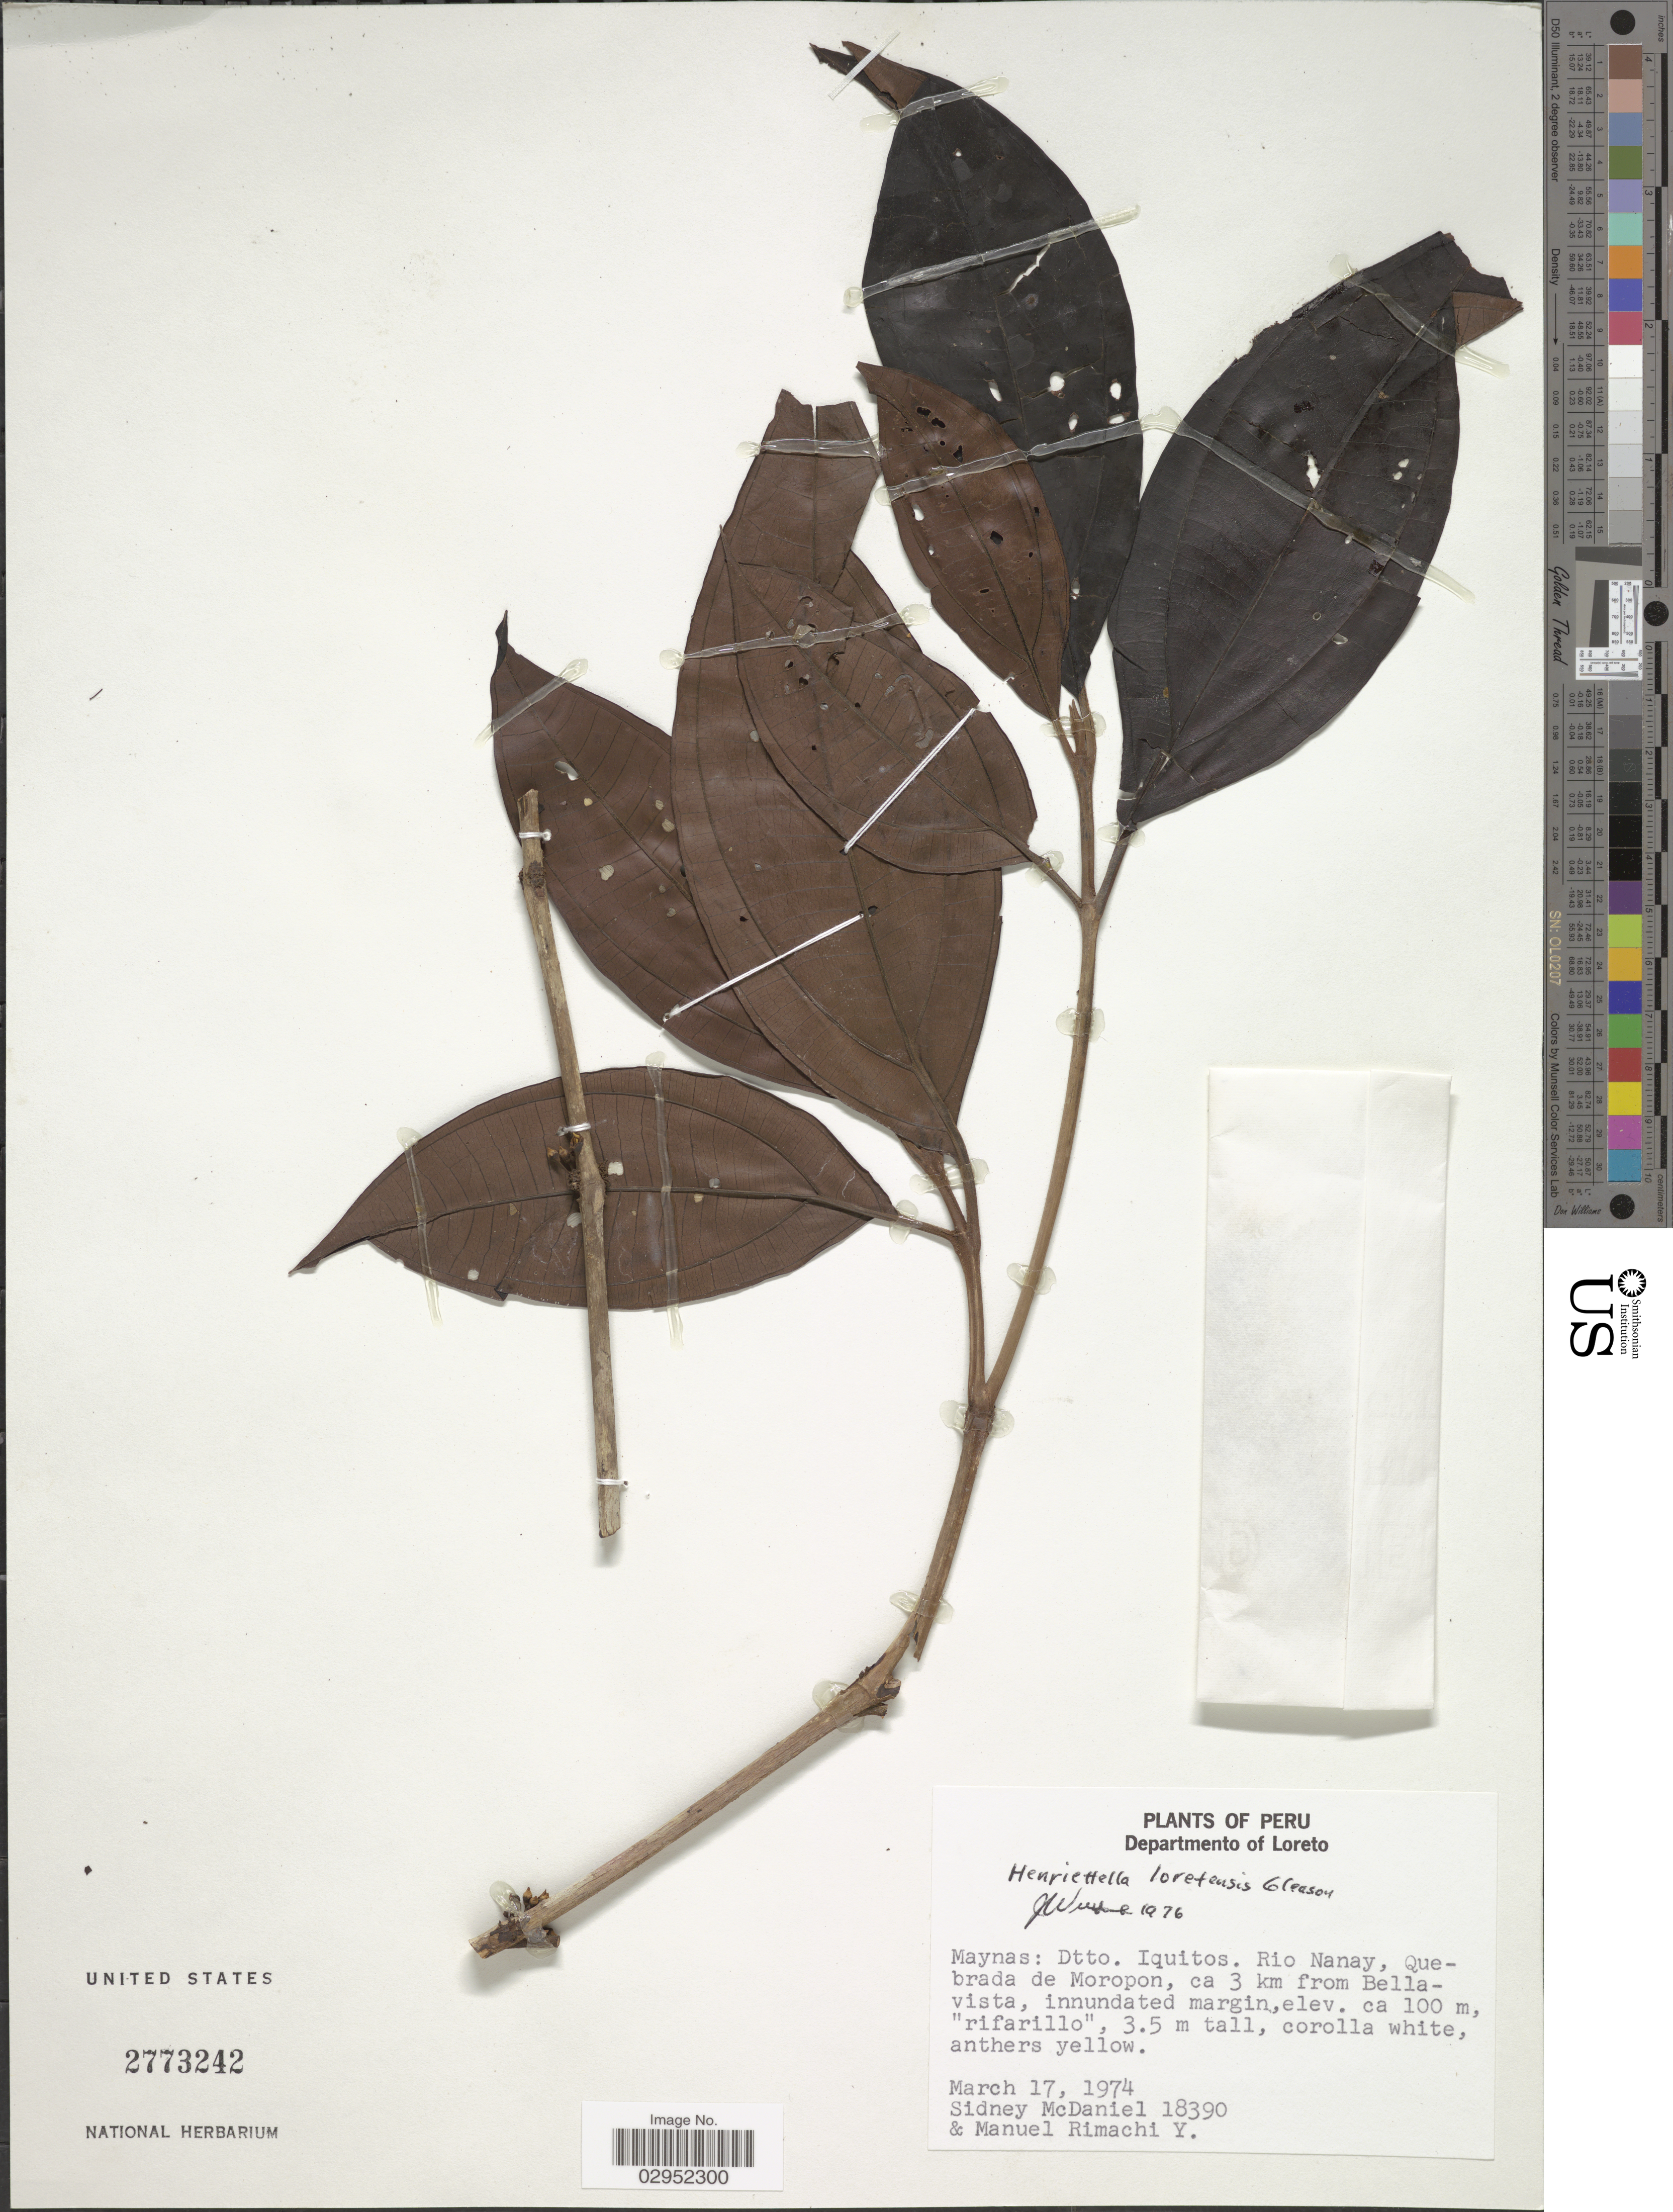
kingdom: Plantae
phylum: Tracheophyta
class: Magnoliopsida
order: Myrtales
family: Melastomataceae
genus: Henriettea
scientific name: Henriettea loretensis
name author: (Gleason) J.F. Macbr.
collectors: S. McDaniel & M. Rimachi Y.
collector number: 18390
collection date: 1974-03-17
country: Peru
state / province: Loreto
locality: Departamento of Loreto. Maynas: Dtto. Iquitos. Rio Nanay, Quebrada de Moropon, ca 3 km from Bellavista, innundated margin.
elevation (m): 100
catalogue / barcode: US 2773242